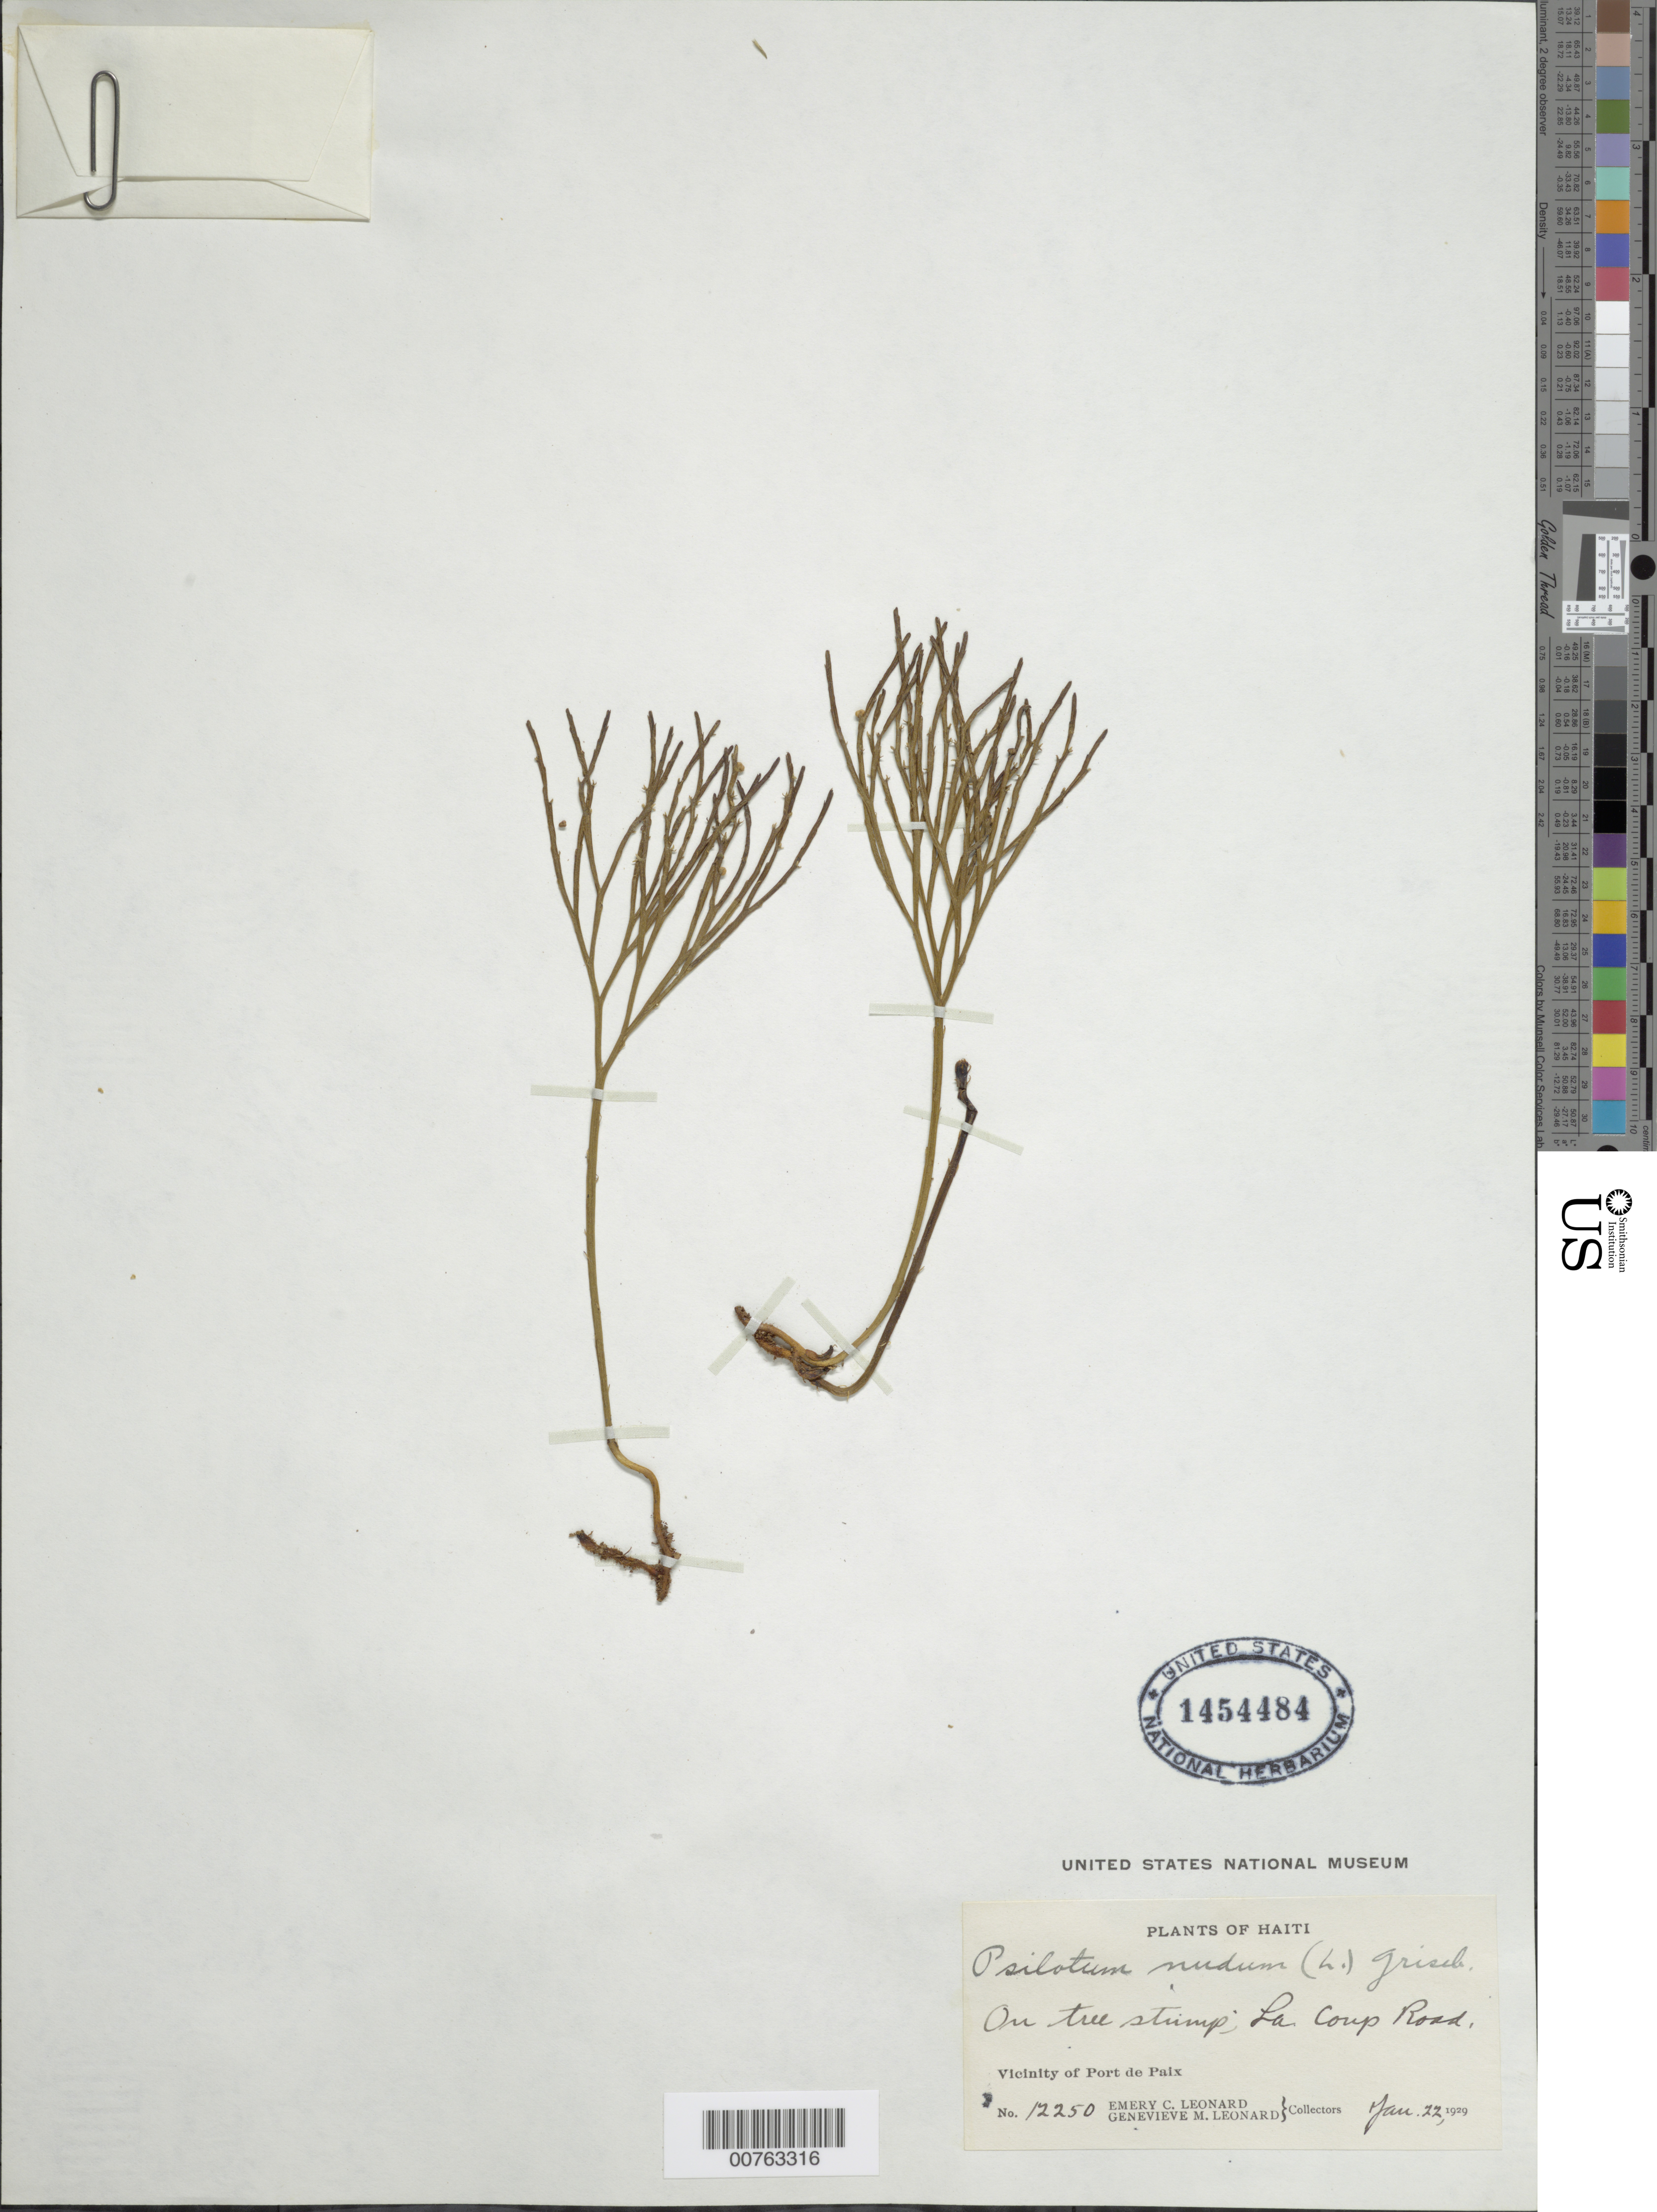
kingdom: Plantae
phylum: Tracheophyta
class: Polypodiopsida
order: Psilotales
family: Psilotaceae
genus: Psilotum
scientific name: Psilotum nudum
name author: (L.) P. Beauv.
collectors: E. C. Leonard & G. M. Leonard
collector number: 12250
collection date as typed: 22 Jan 1929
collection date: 1929-01-22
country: Haiti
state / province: Nord-Óuest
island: Hispaniola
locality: Vicinity of Port de PaiDepartement du NordOuest. La Coup Road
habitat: On tree stump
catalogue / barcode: US 1454484